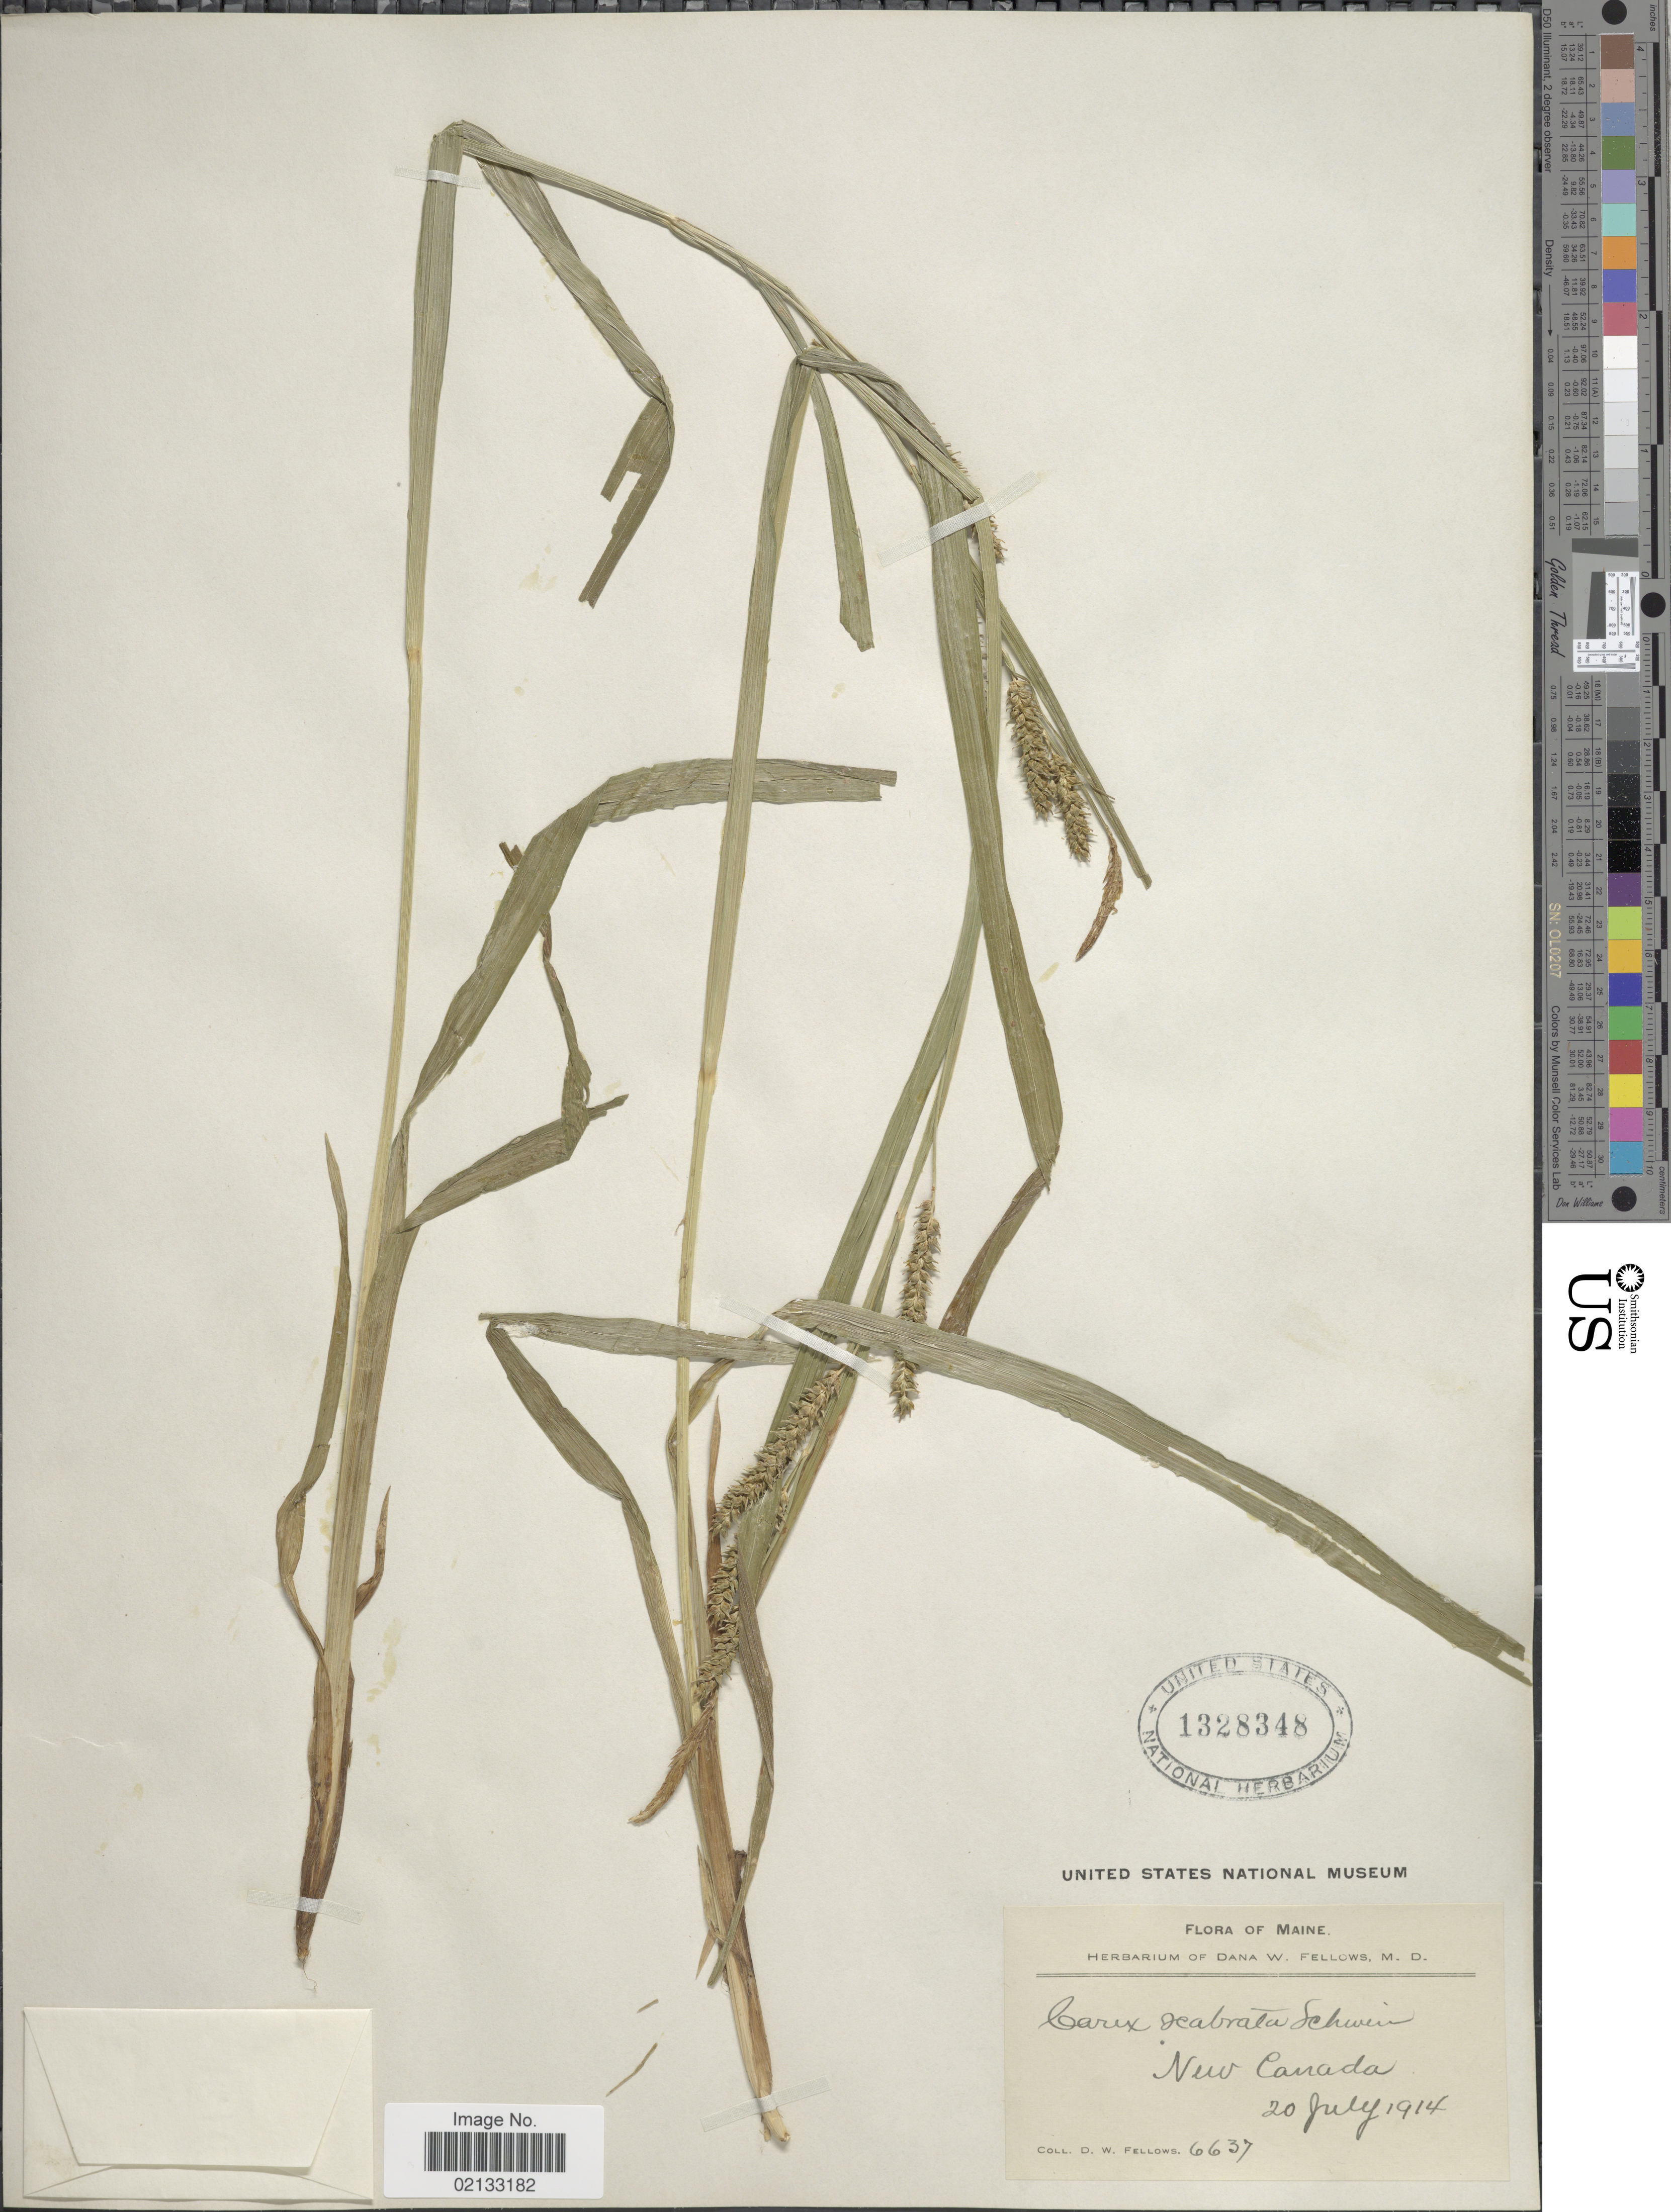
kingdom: Plantae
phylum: Tracheophyta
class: Liliopsida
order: Poales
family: Cyperaceae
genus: Carex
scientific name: Carex scabrata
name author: Schwein.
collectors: D. W. Fellows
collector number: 6637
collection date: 1914-07-20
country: United States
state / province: Maine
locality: New Canada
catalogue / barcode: US 1328348